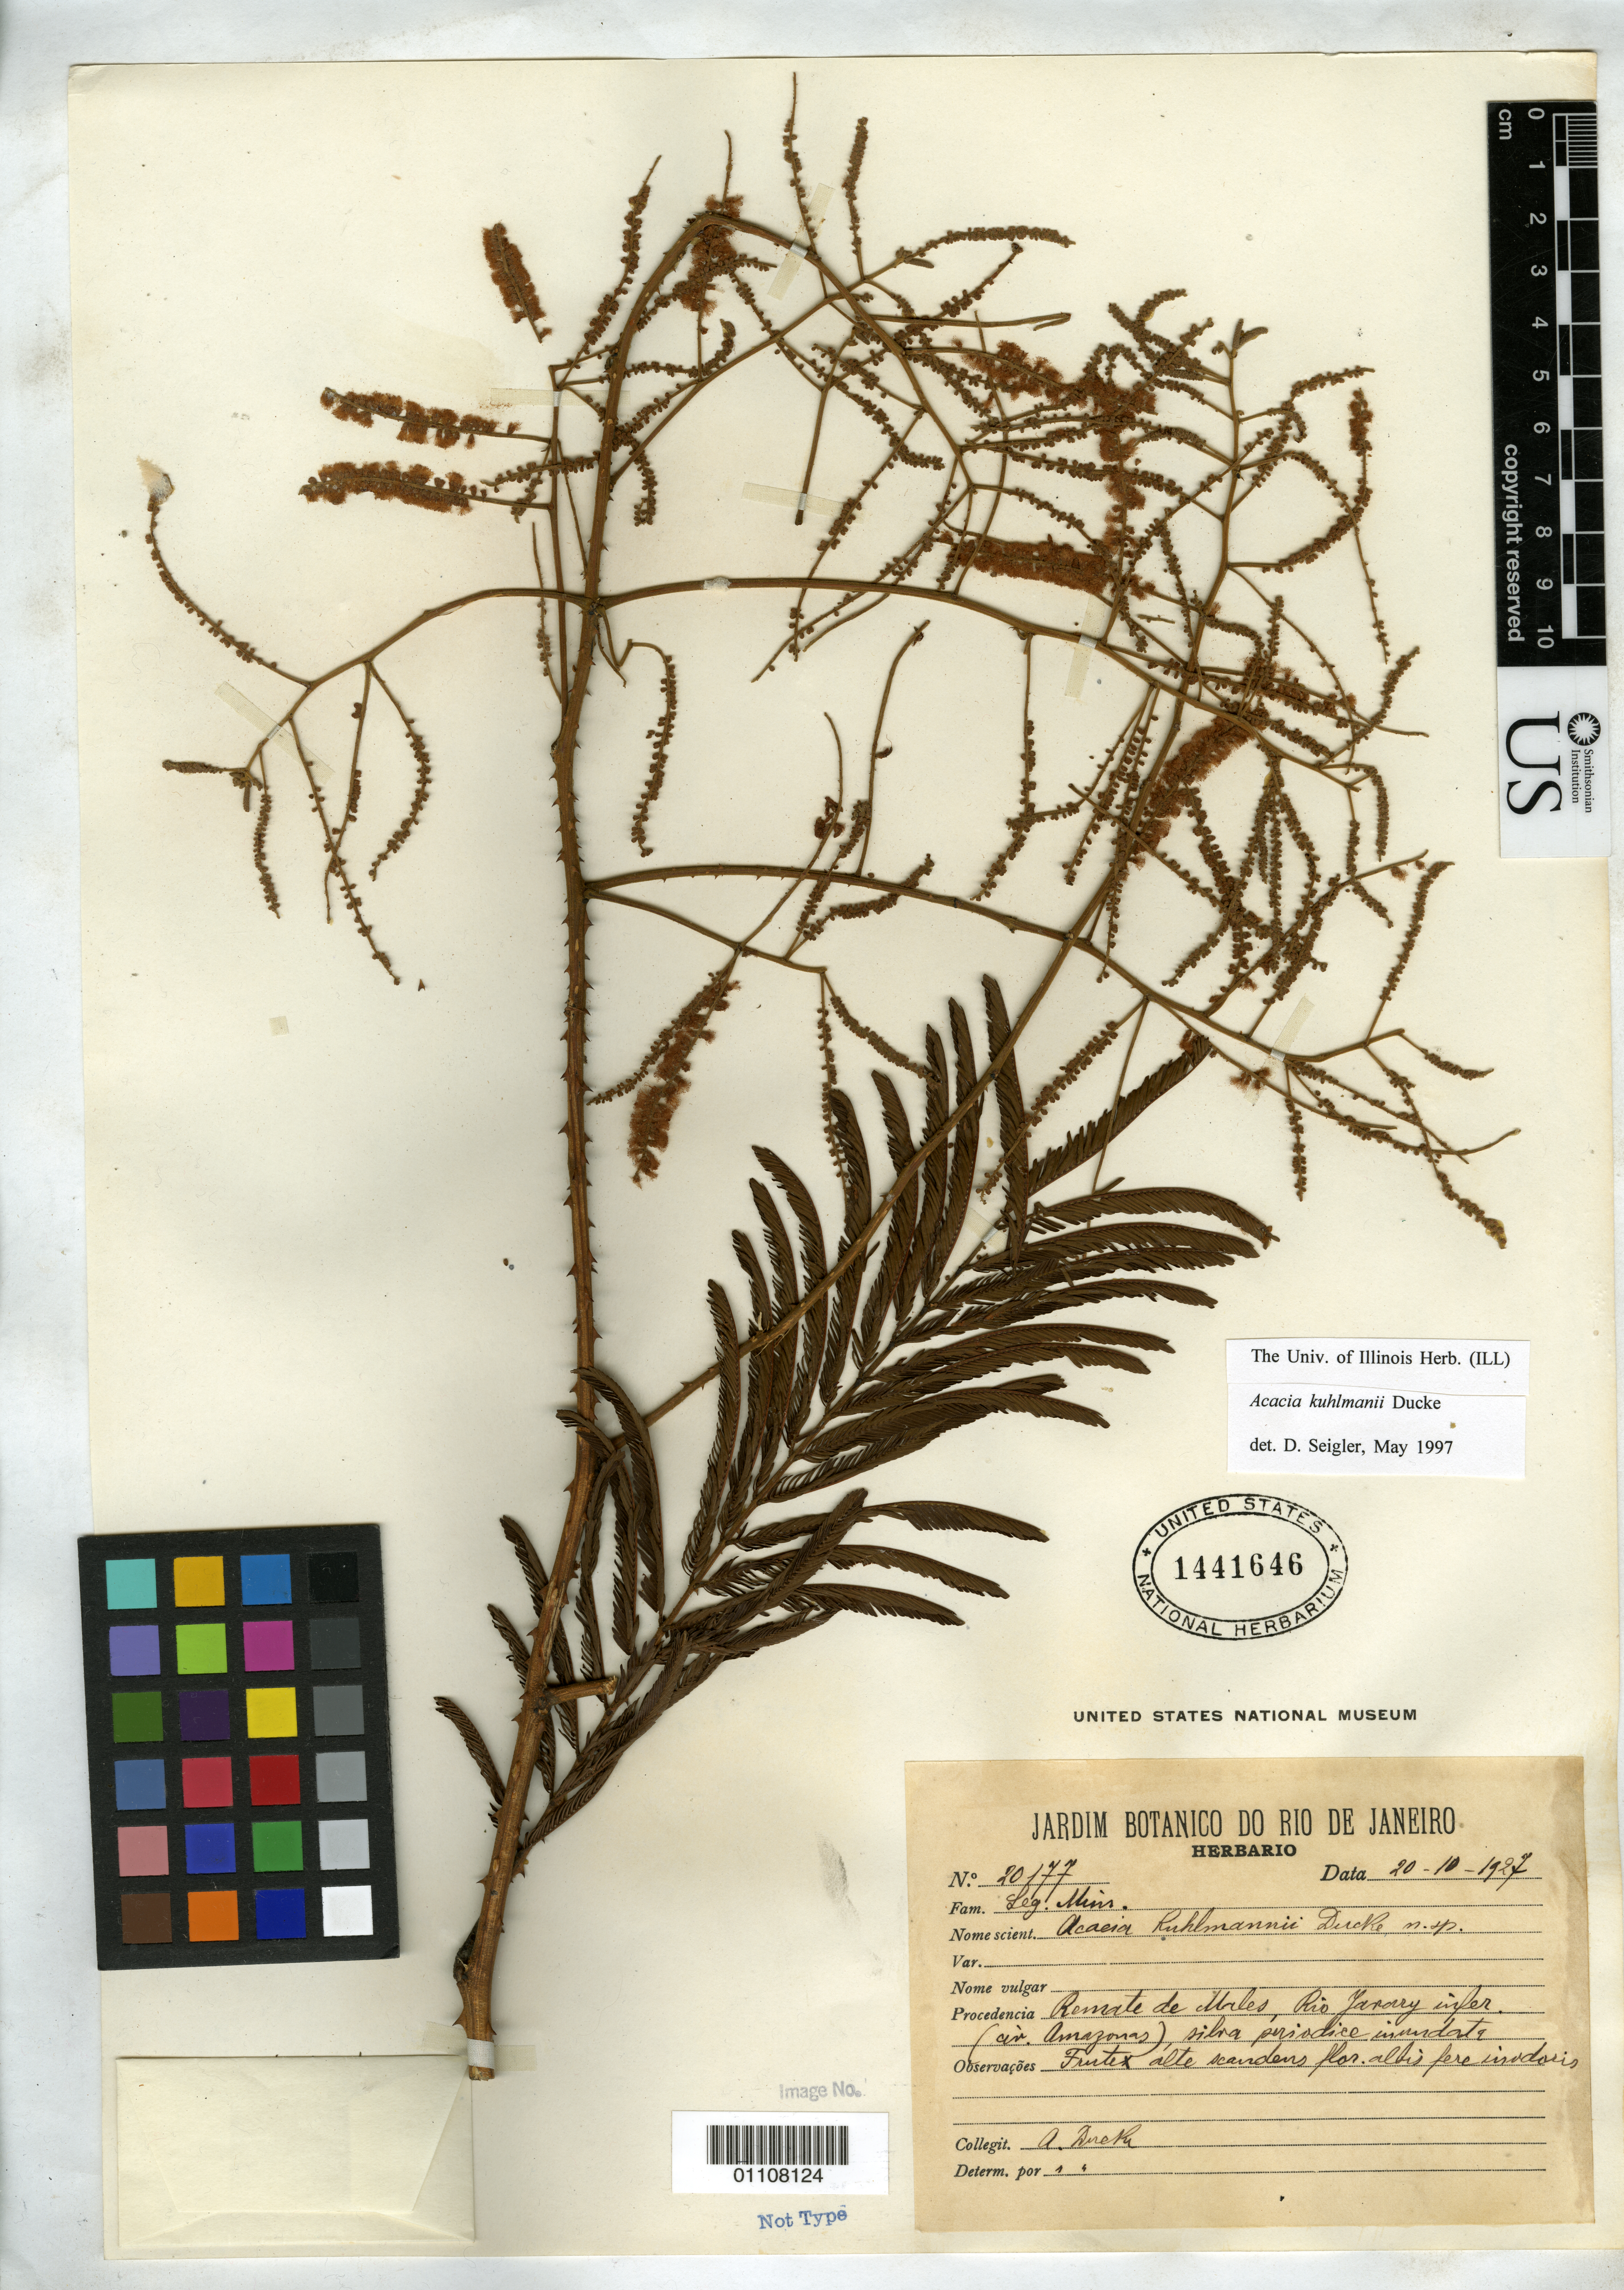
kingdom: Plantae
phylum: Tracheophyta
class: Magnoliopsida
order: Fabales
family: Fabaceae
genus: Acacia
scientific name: Acacia kuhlmannii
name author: Ducke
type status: Syntype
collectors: A. Ducke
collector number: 20177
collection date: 1927-10-20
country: Brazil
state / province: Amazonas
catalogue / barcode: US 1441646